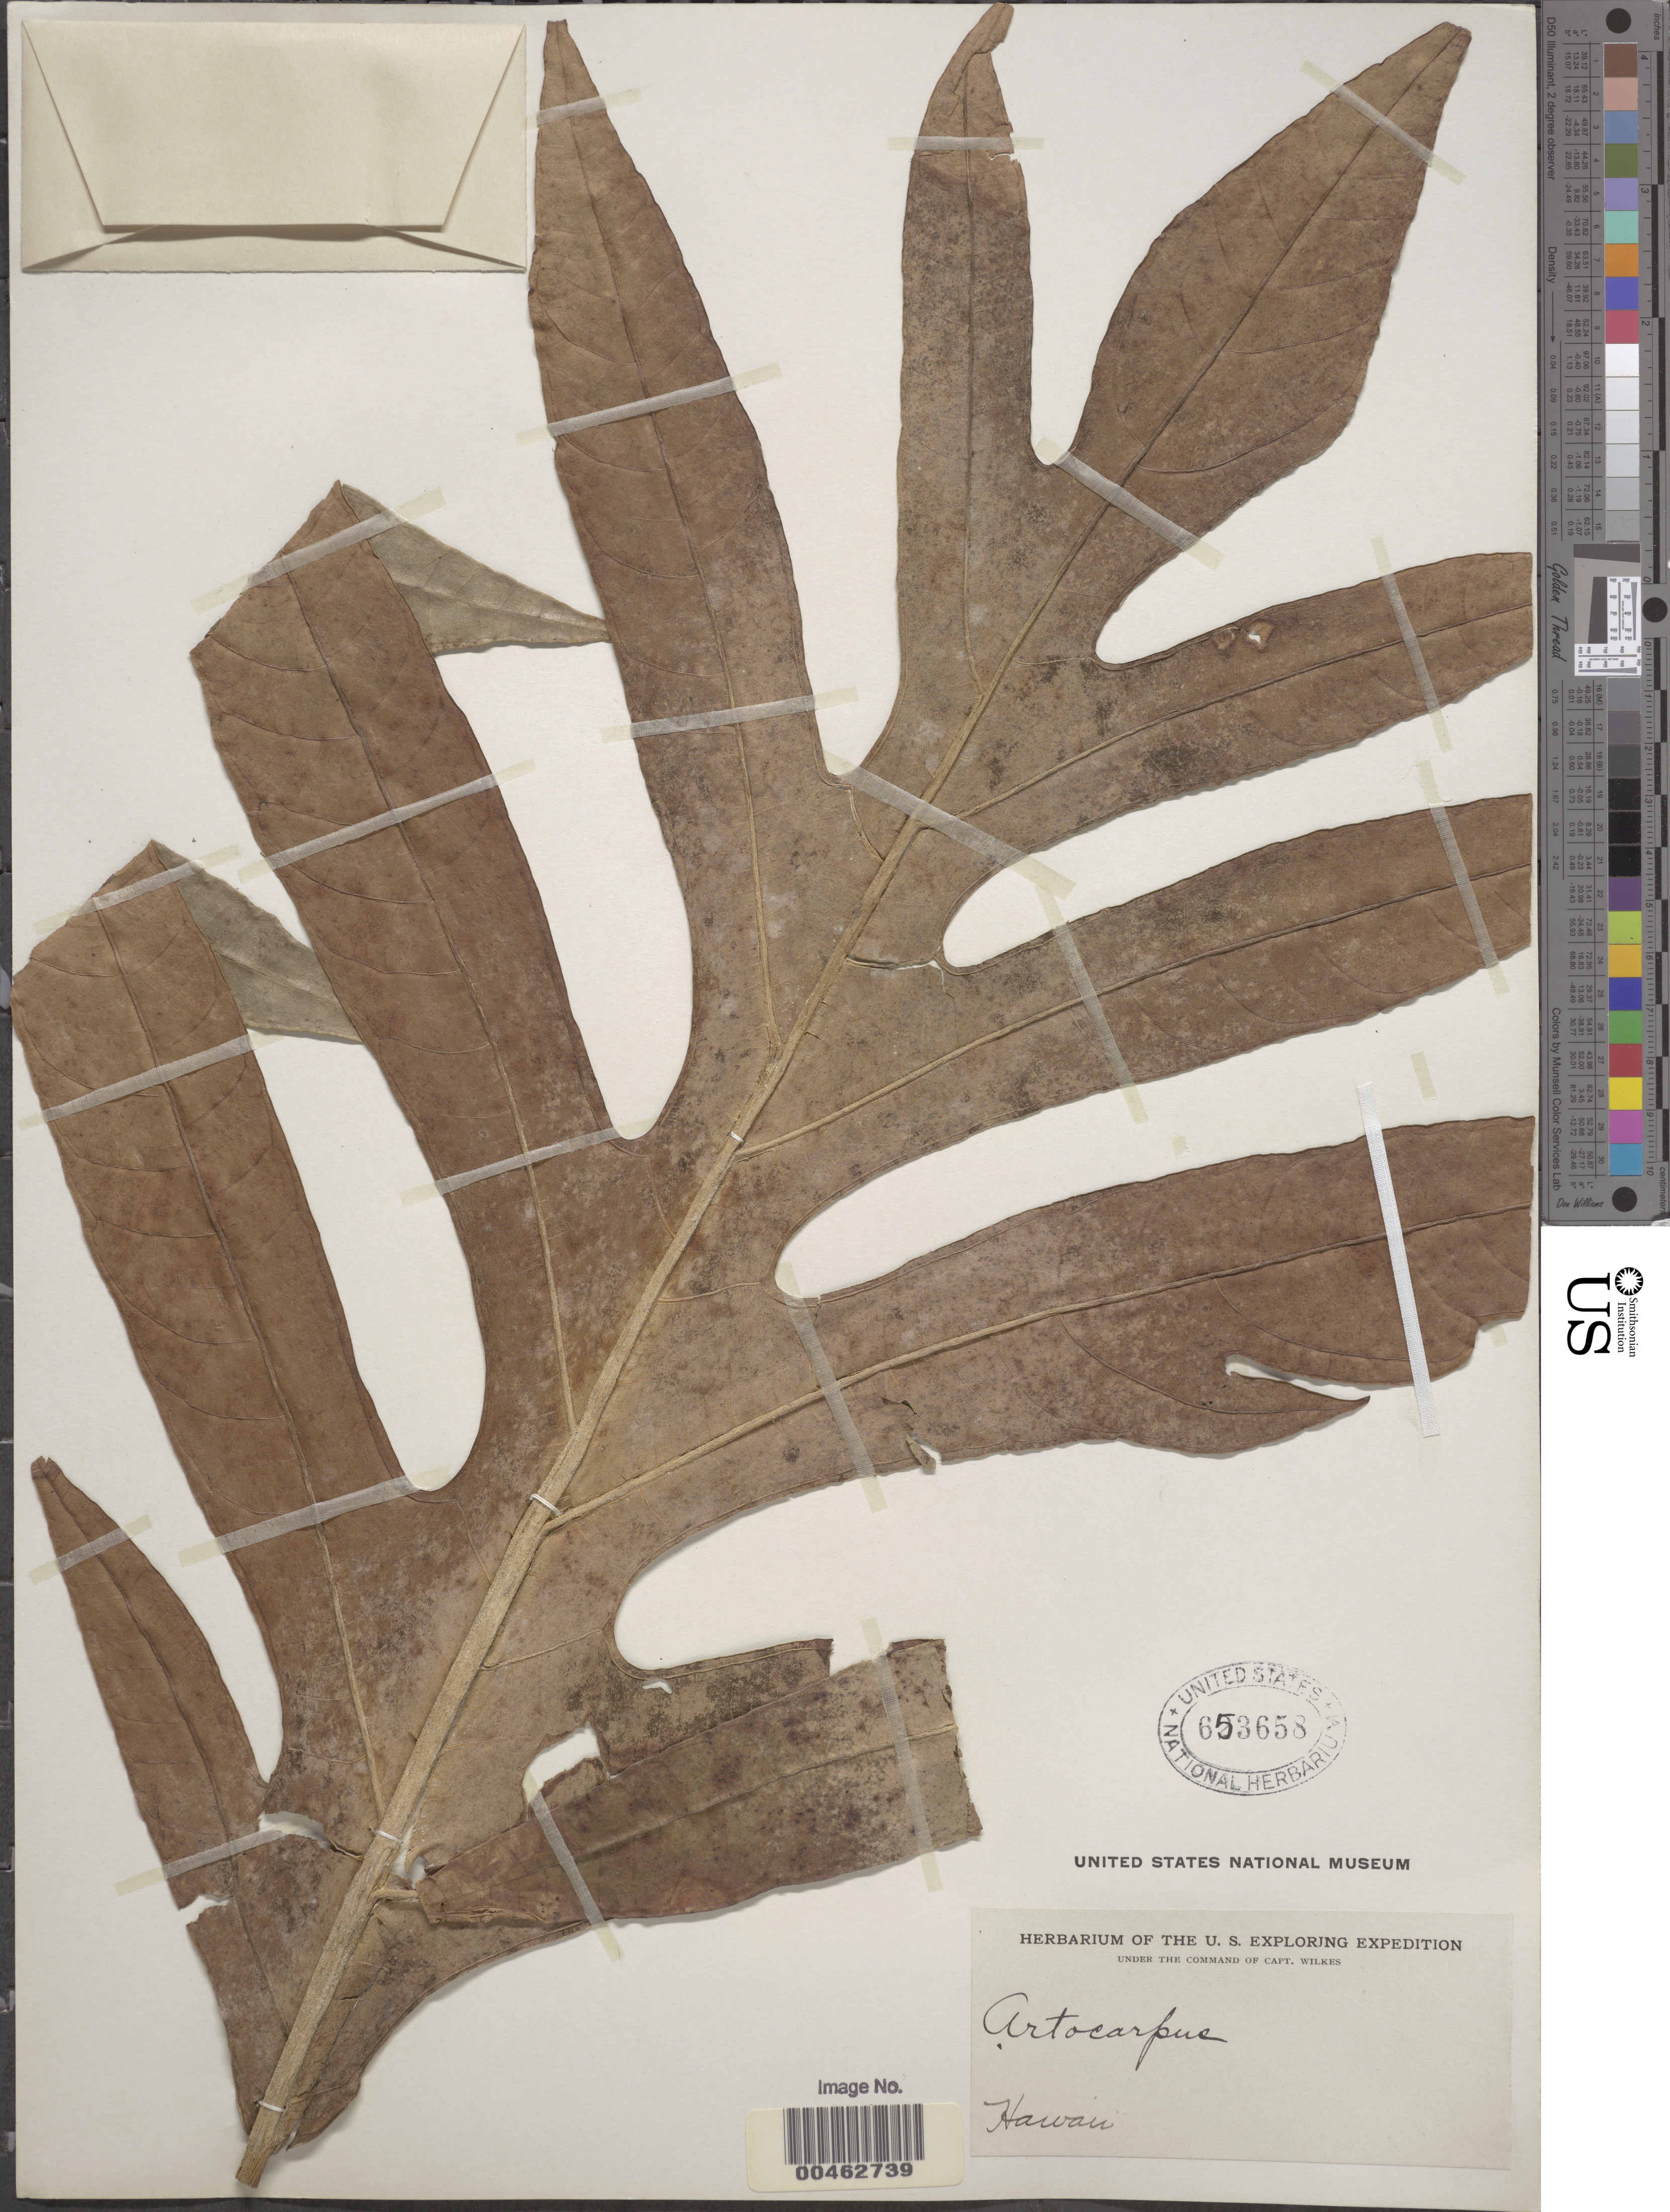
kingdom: Plantae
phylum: Tracheophyta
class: Magnoliopsida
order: Rosales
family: Moraceae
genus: Artocarpus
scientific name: Artocarpus altilis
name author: (Parkinson) Fosberg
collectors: Wilkes Explor. Exped.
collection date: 1838/1842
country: United States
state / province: Hawaii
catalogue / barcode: US 653658